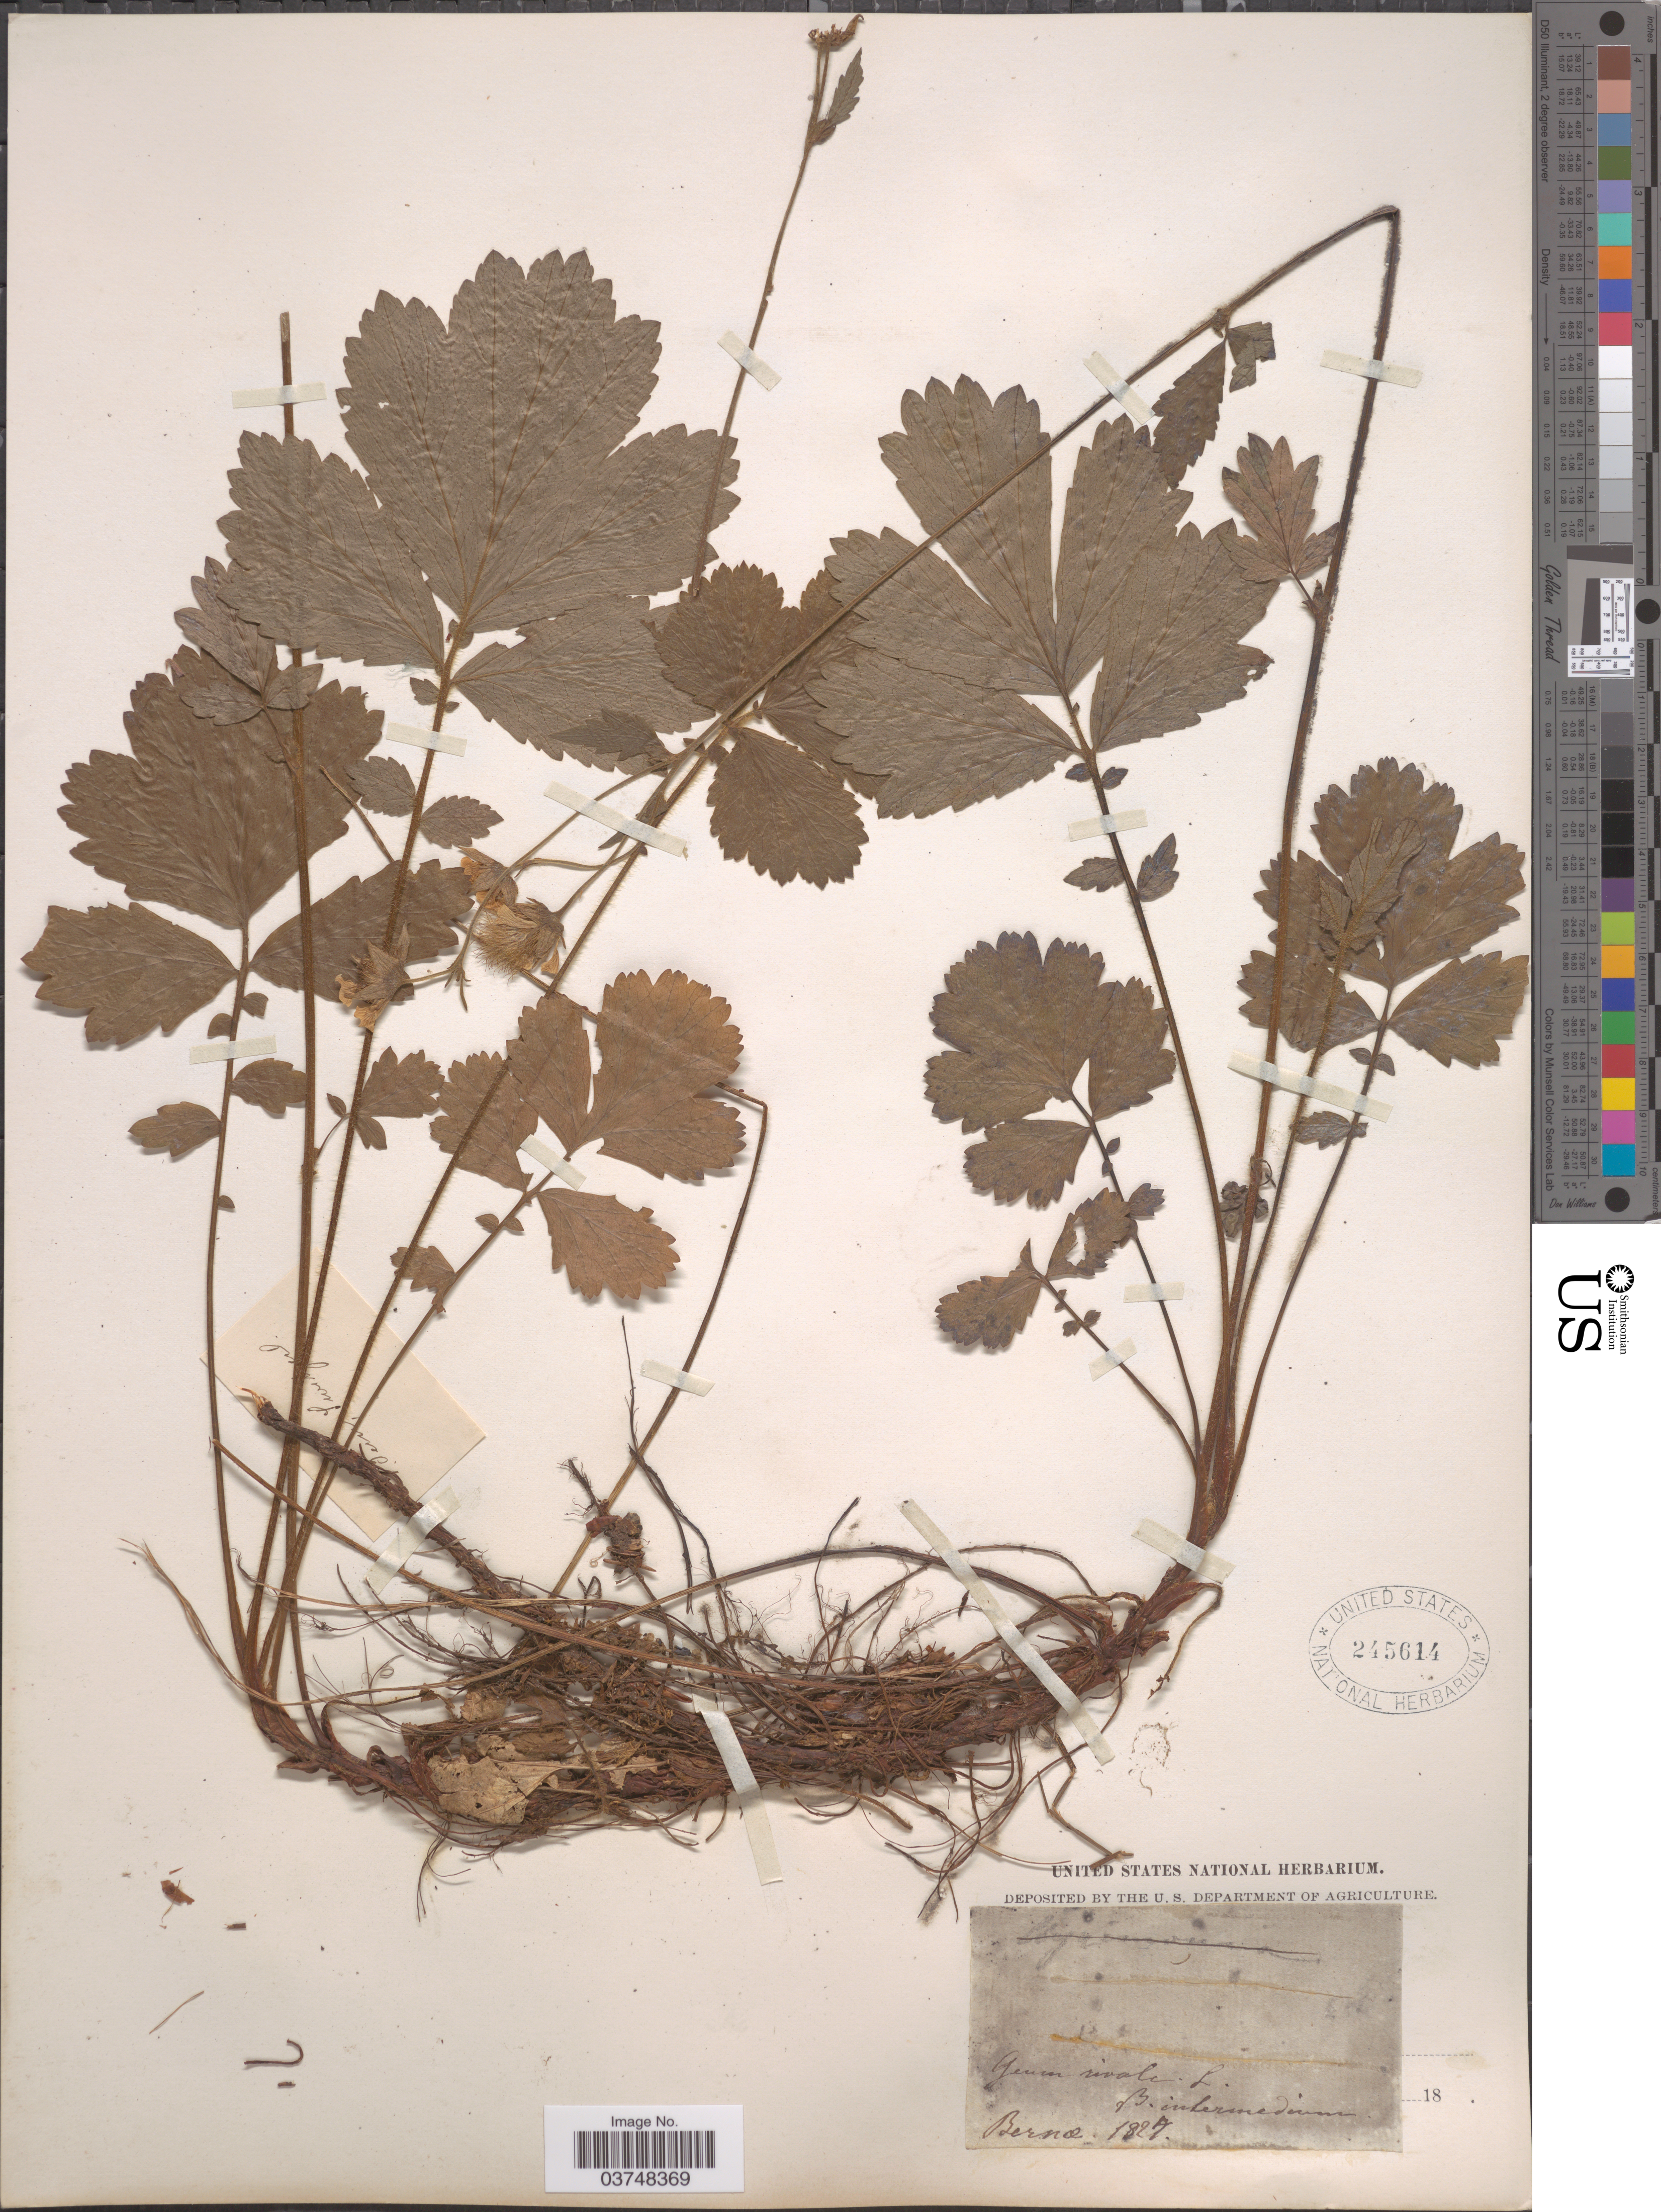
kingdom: Plantae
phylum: Tracheophyta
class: Magnoliopsida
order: Rosales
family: Rosaceae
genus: Geum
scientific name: Geum rivale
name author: L.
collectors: ex herb. United States National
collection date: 1827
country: Switzerland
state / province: Bern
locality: Bernæ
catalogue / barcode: US 245614